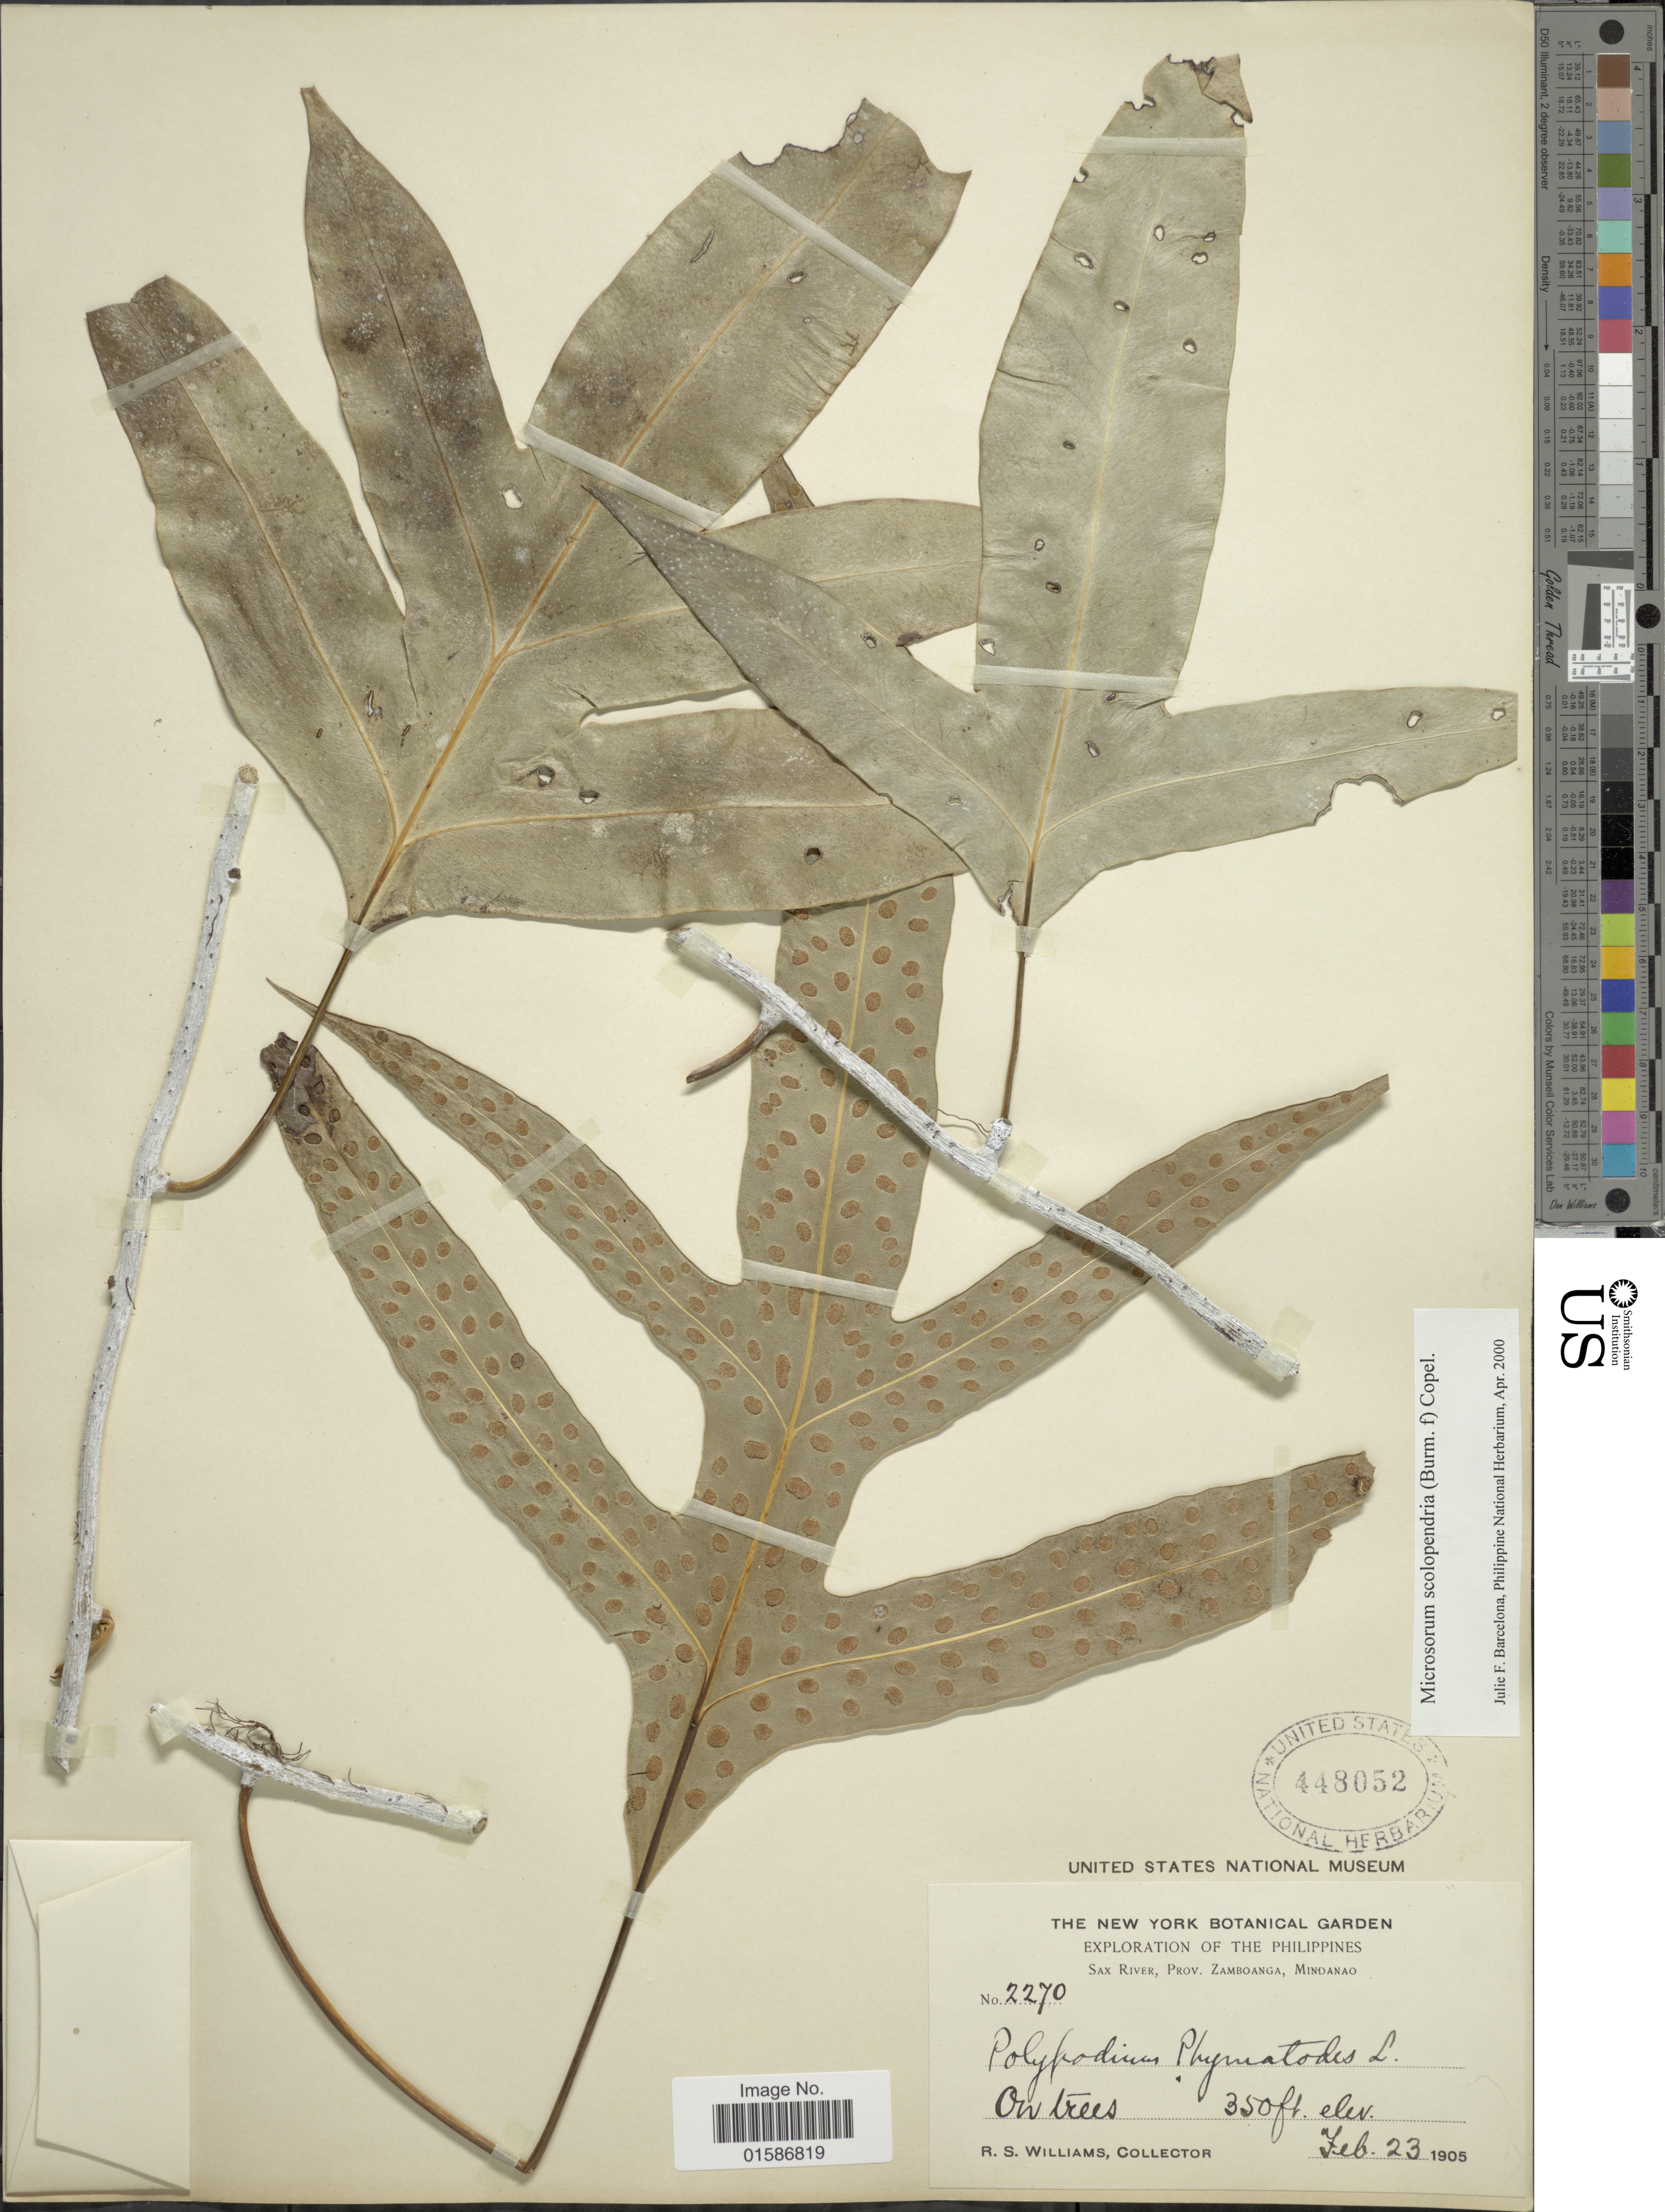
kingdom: Plantae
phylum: Tracheophyta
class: Polypodiopsida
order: Polypodiales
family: Polypodiaceae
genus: Microsorum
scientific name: Microsorum scolopendria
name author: (Burm. f.) Copel.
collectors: R. S. Williams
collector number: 2270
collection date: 1905-02-23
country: Philippines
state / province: Zamboanga Peninsula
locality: Sax River, Prov. Zamboanga, Mindanoa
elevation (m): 107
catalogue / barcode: US 448052